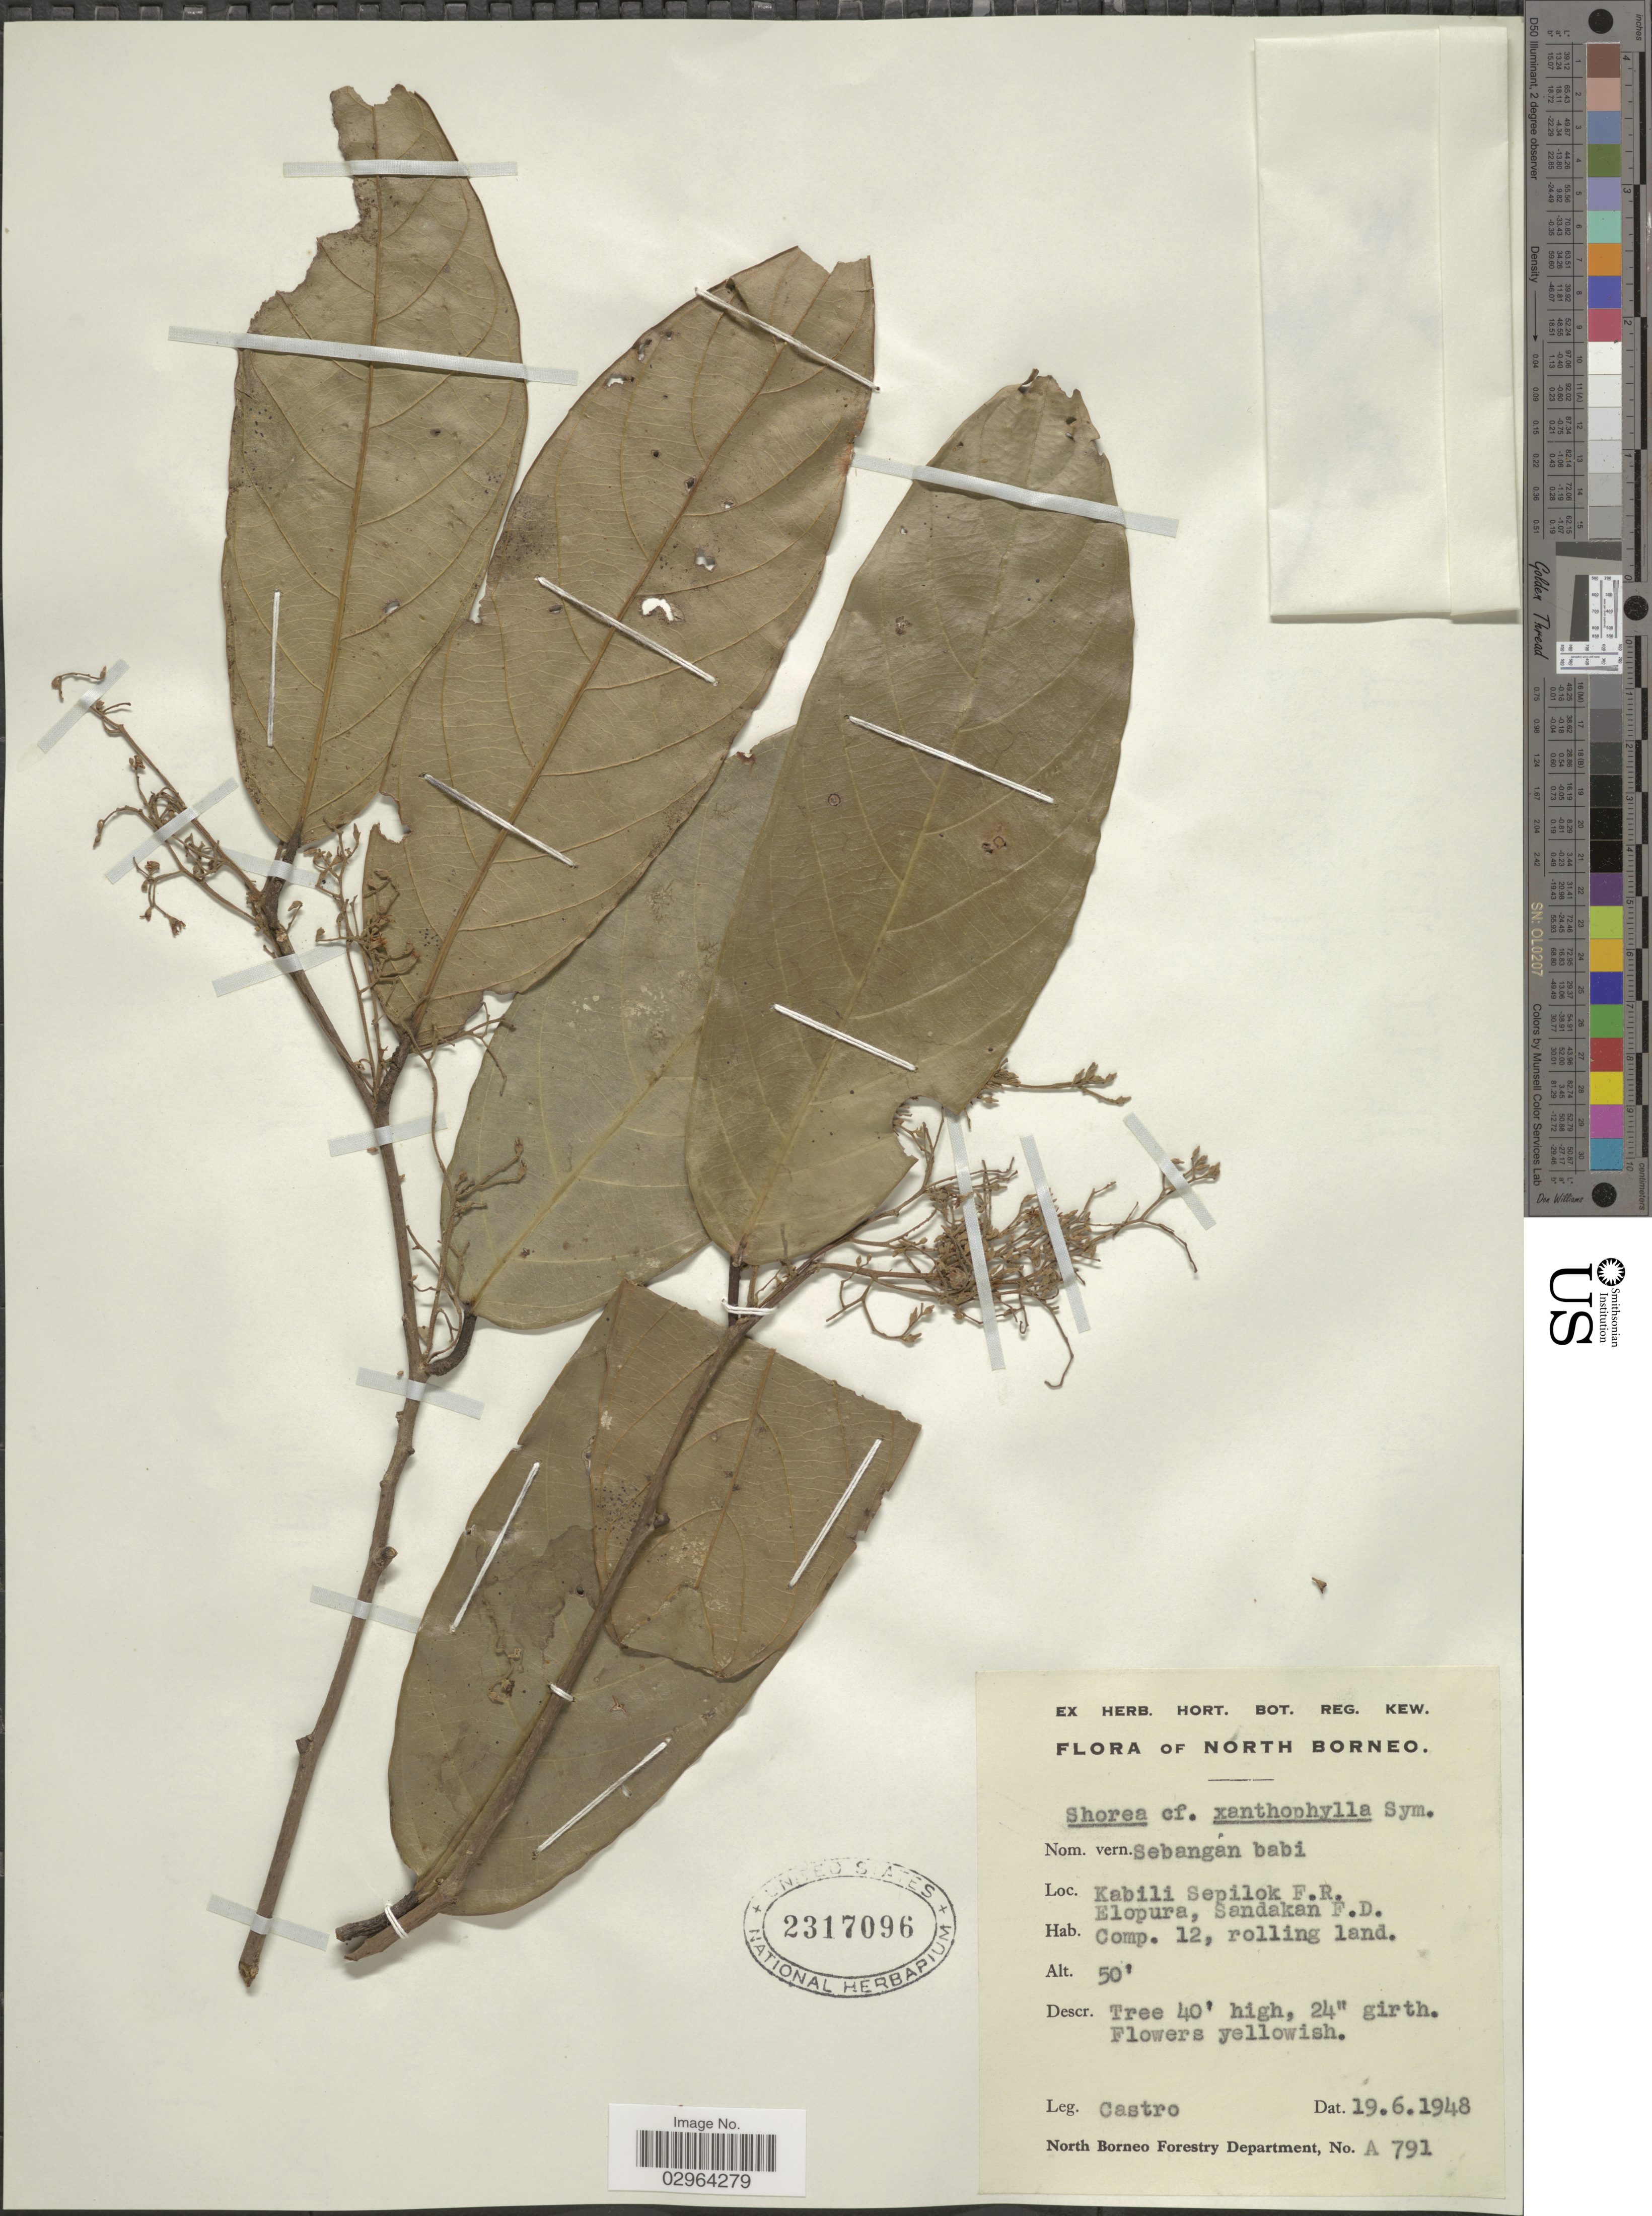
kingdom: Plantae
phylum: Tracheophyta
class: Magnoliopsida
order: Malvales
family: Dipterocarpaceae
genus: Shorea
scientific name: Shorea xanthophylla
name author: Symington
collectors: -. Castro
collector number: A791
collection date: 1948-06-19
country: Malaysia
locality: North Borneo. Kabili Sepilok F.R. Elopura, Sandakan F.D. Comp. 12, rolling land.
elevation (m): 15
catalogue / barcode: US 2317096